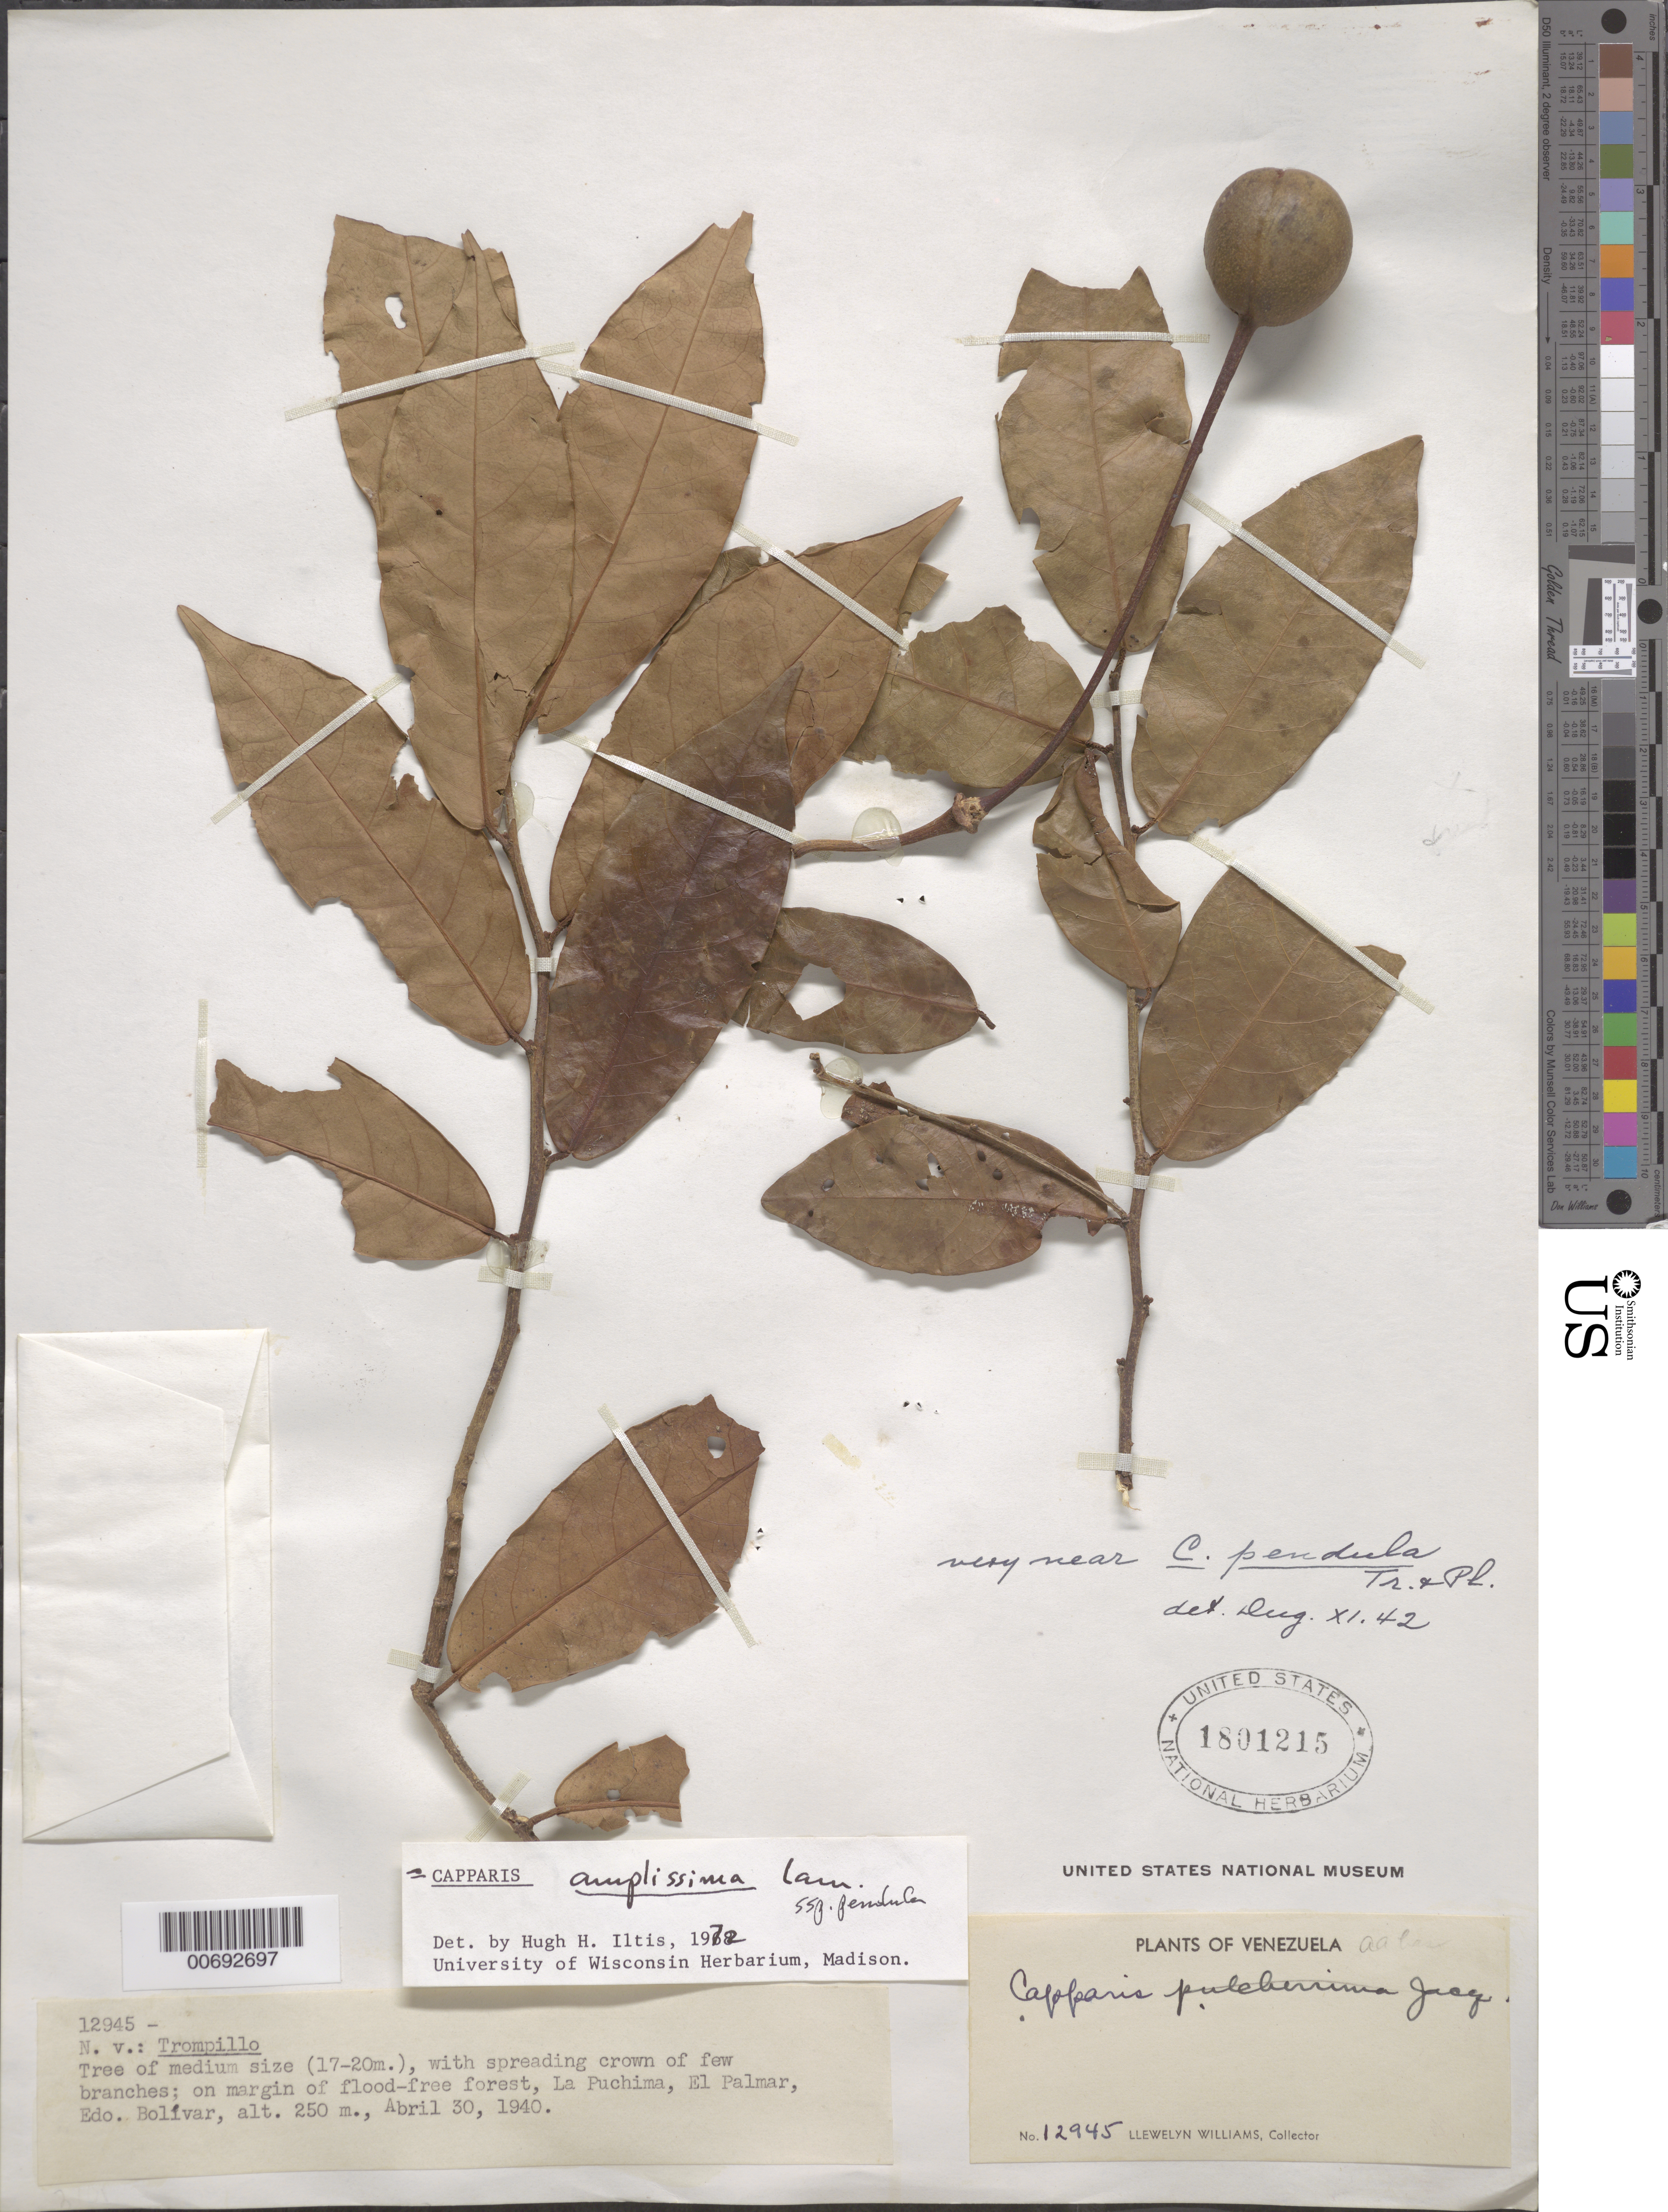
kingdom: Plantae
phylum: Tracheophyta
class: Magnoliopsida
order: Brassicales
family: Capparaceae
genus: Capparis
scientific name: Capparis amplissima subsp. pendula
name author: (Triana & Planch.) H. Iltis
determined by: Iltis, Hugh Hellmut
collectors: Ll. Williams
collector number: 12945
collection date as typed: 30-Apr-40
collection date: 1940-04-30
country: Venezuela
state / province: Bolívar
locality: El Palmar, La Puchima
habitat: Margin of flood-free forest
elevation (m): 250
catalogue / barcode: US 1801215